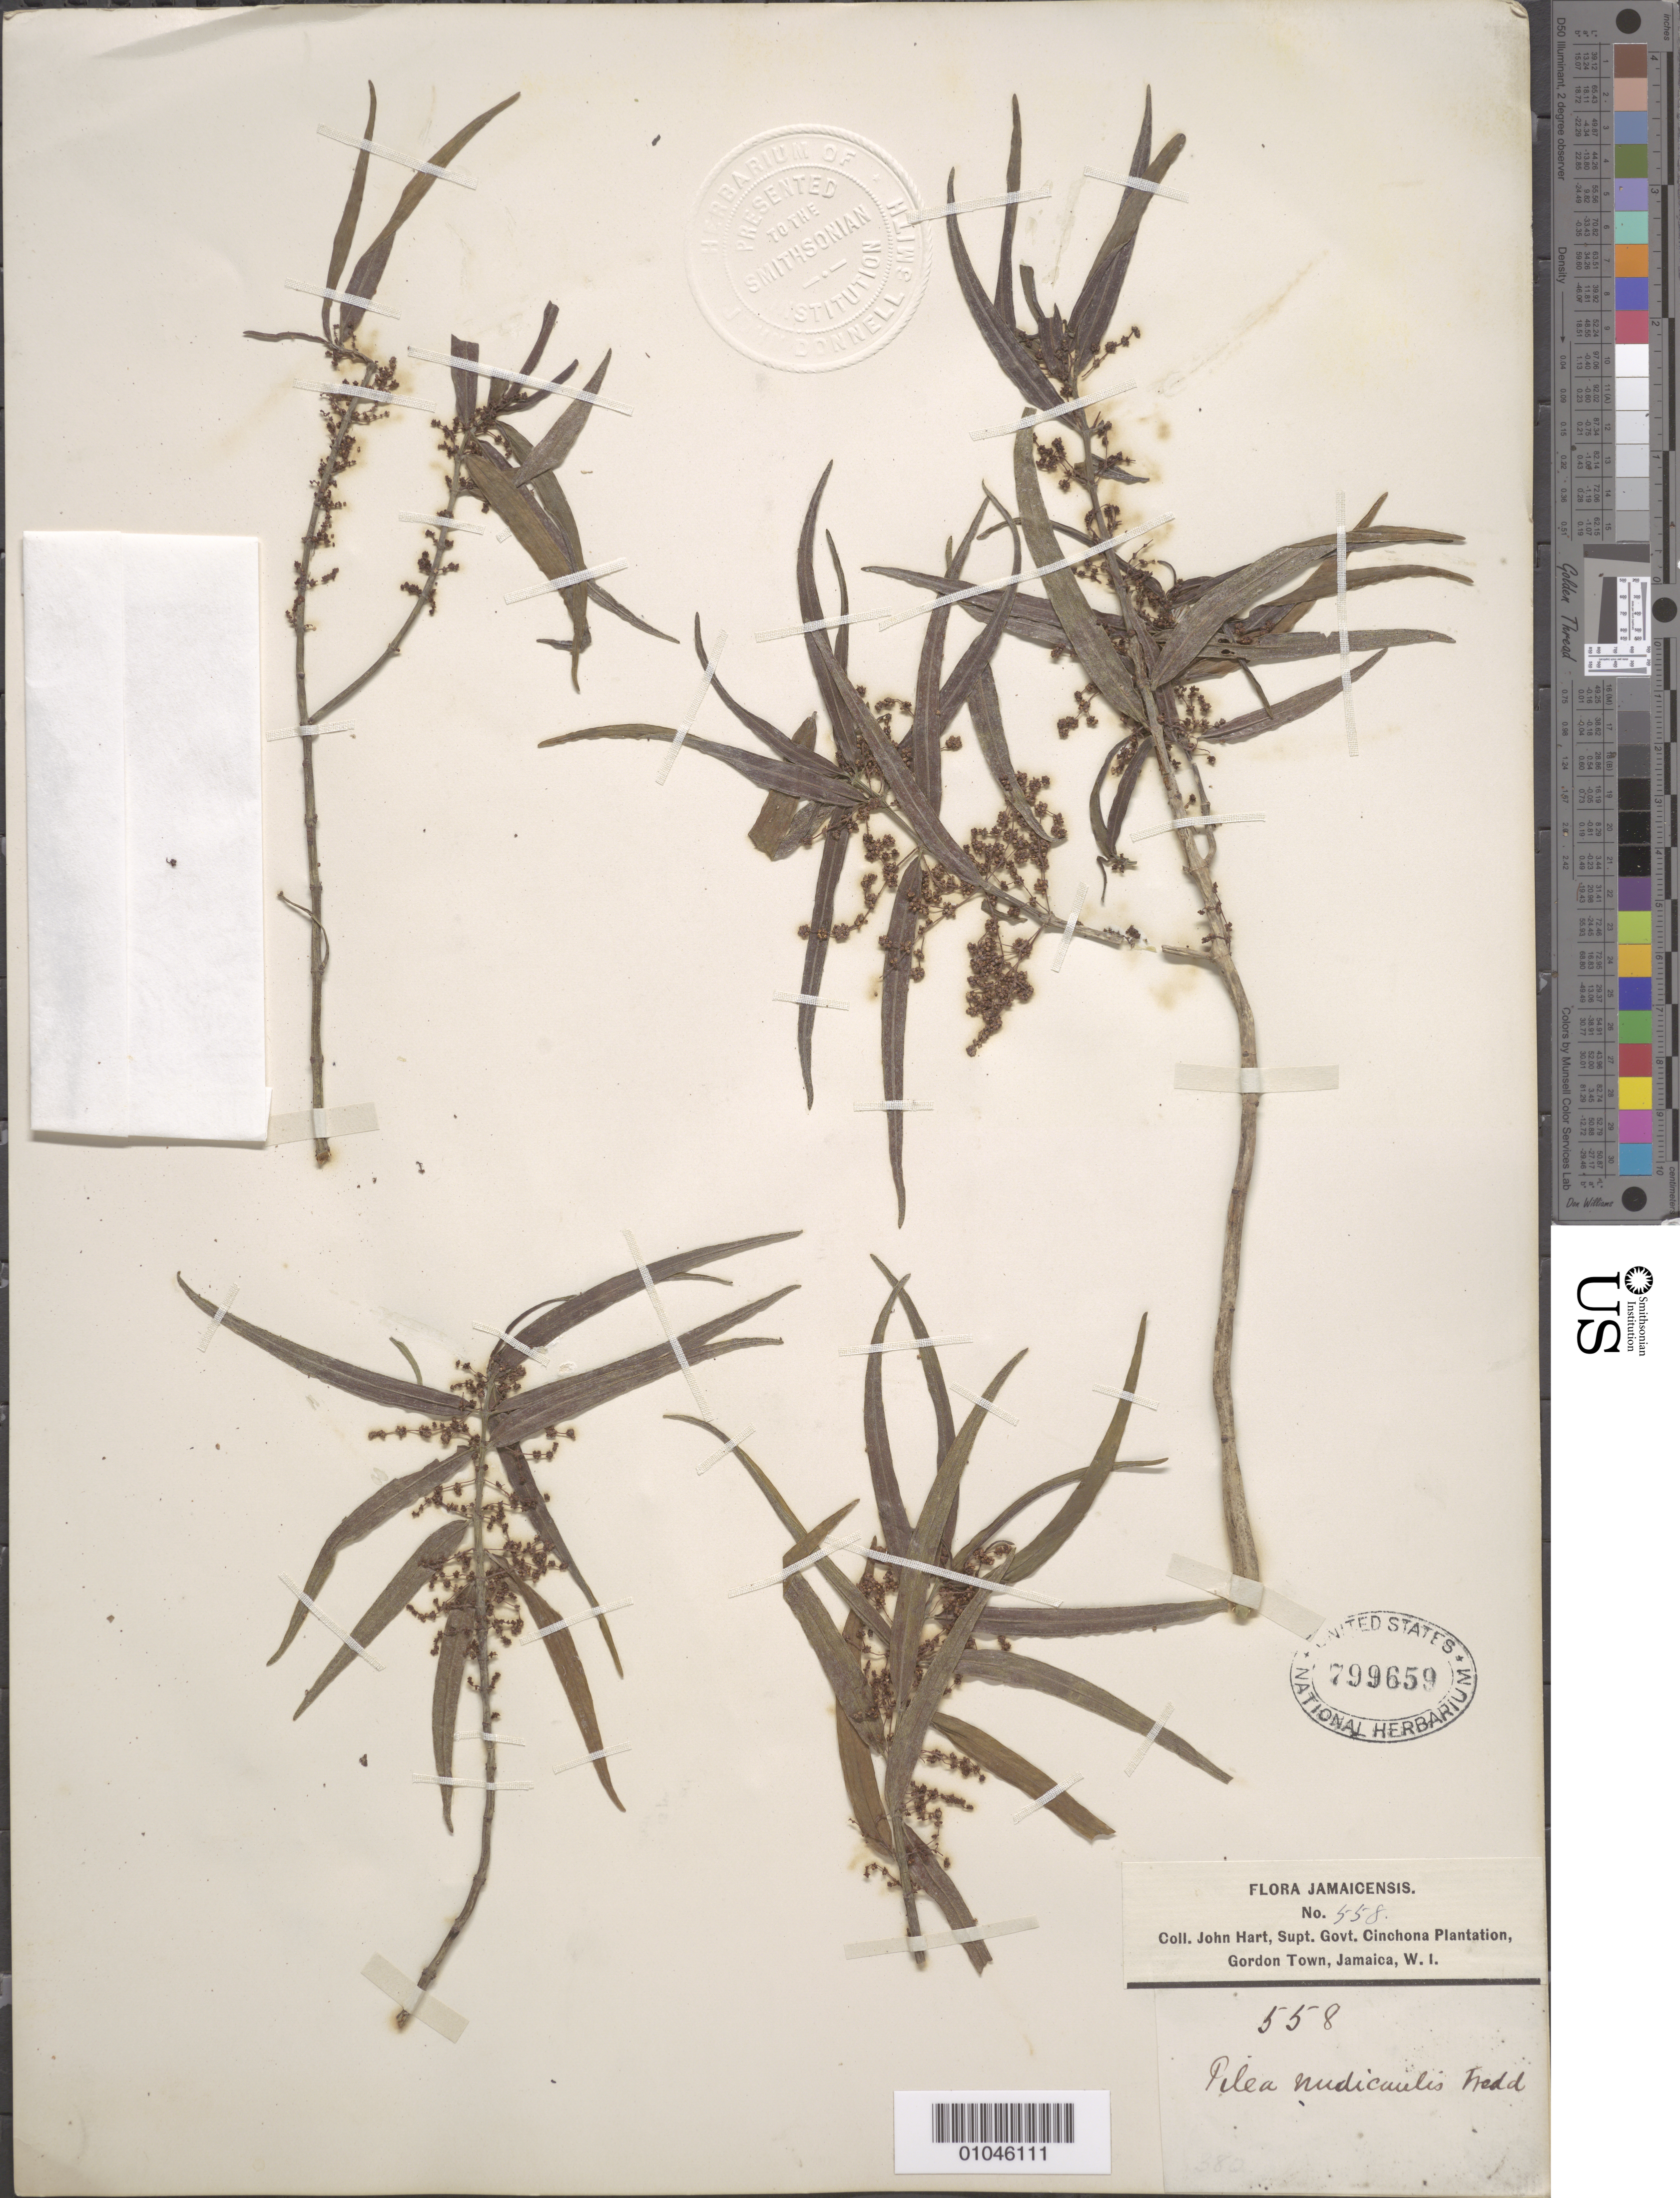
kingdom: Plantae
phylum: Tracheophyta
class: Magnoliopsida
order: Rosales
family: Urticaceae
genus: Pilea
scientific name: Pilea nudicaulis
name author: (Sw.) Wedd.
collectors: J. Hart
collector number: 558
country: Jamaica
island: Jamaica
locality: Gordontown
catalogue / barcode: US 799659